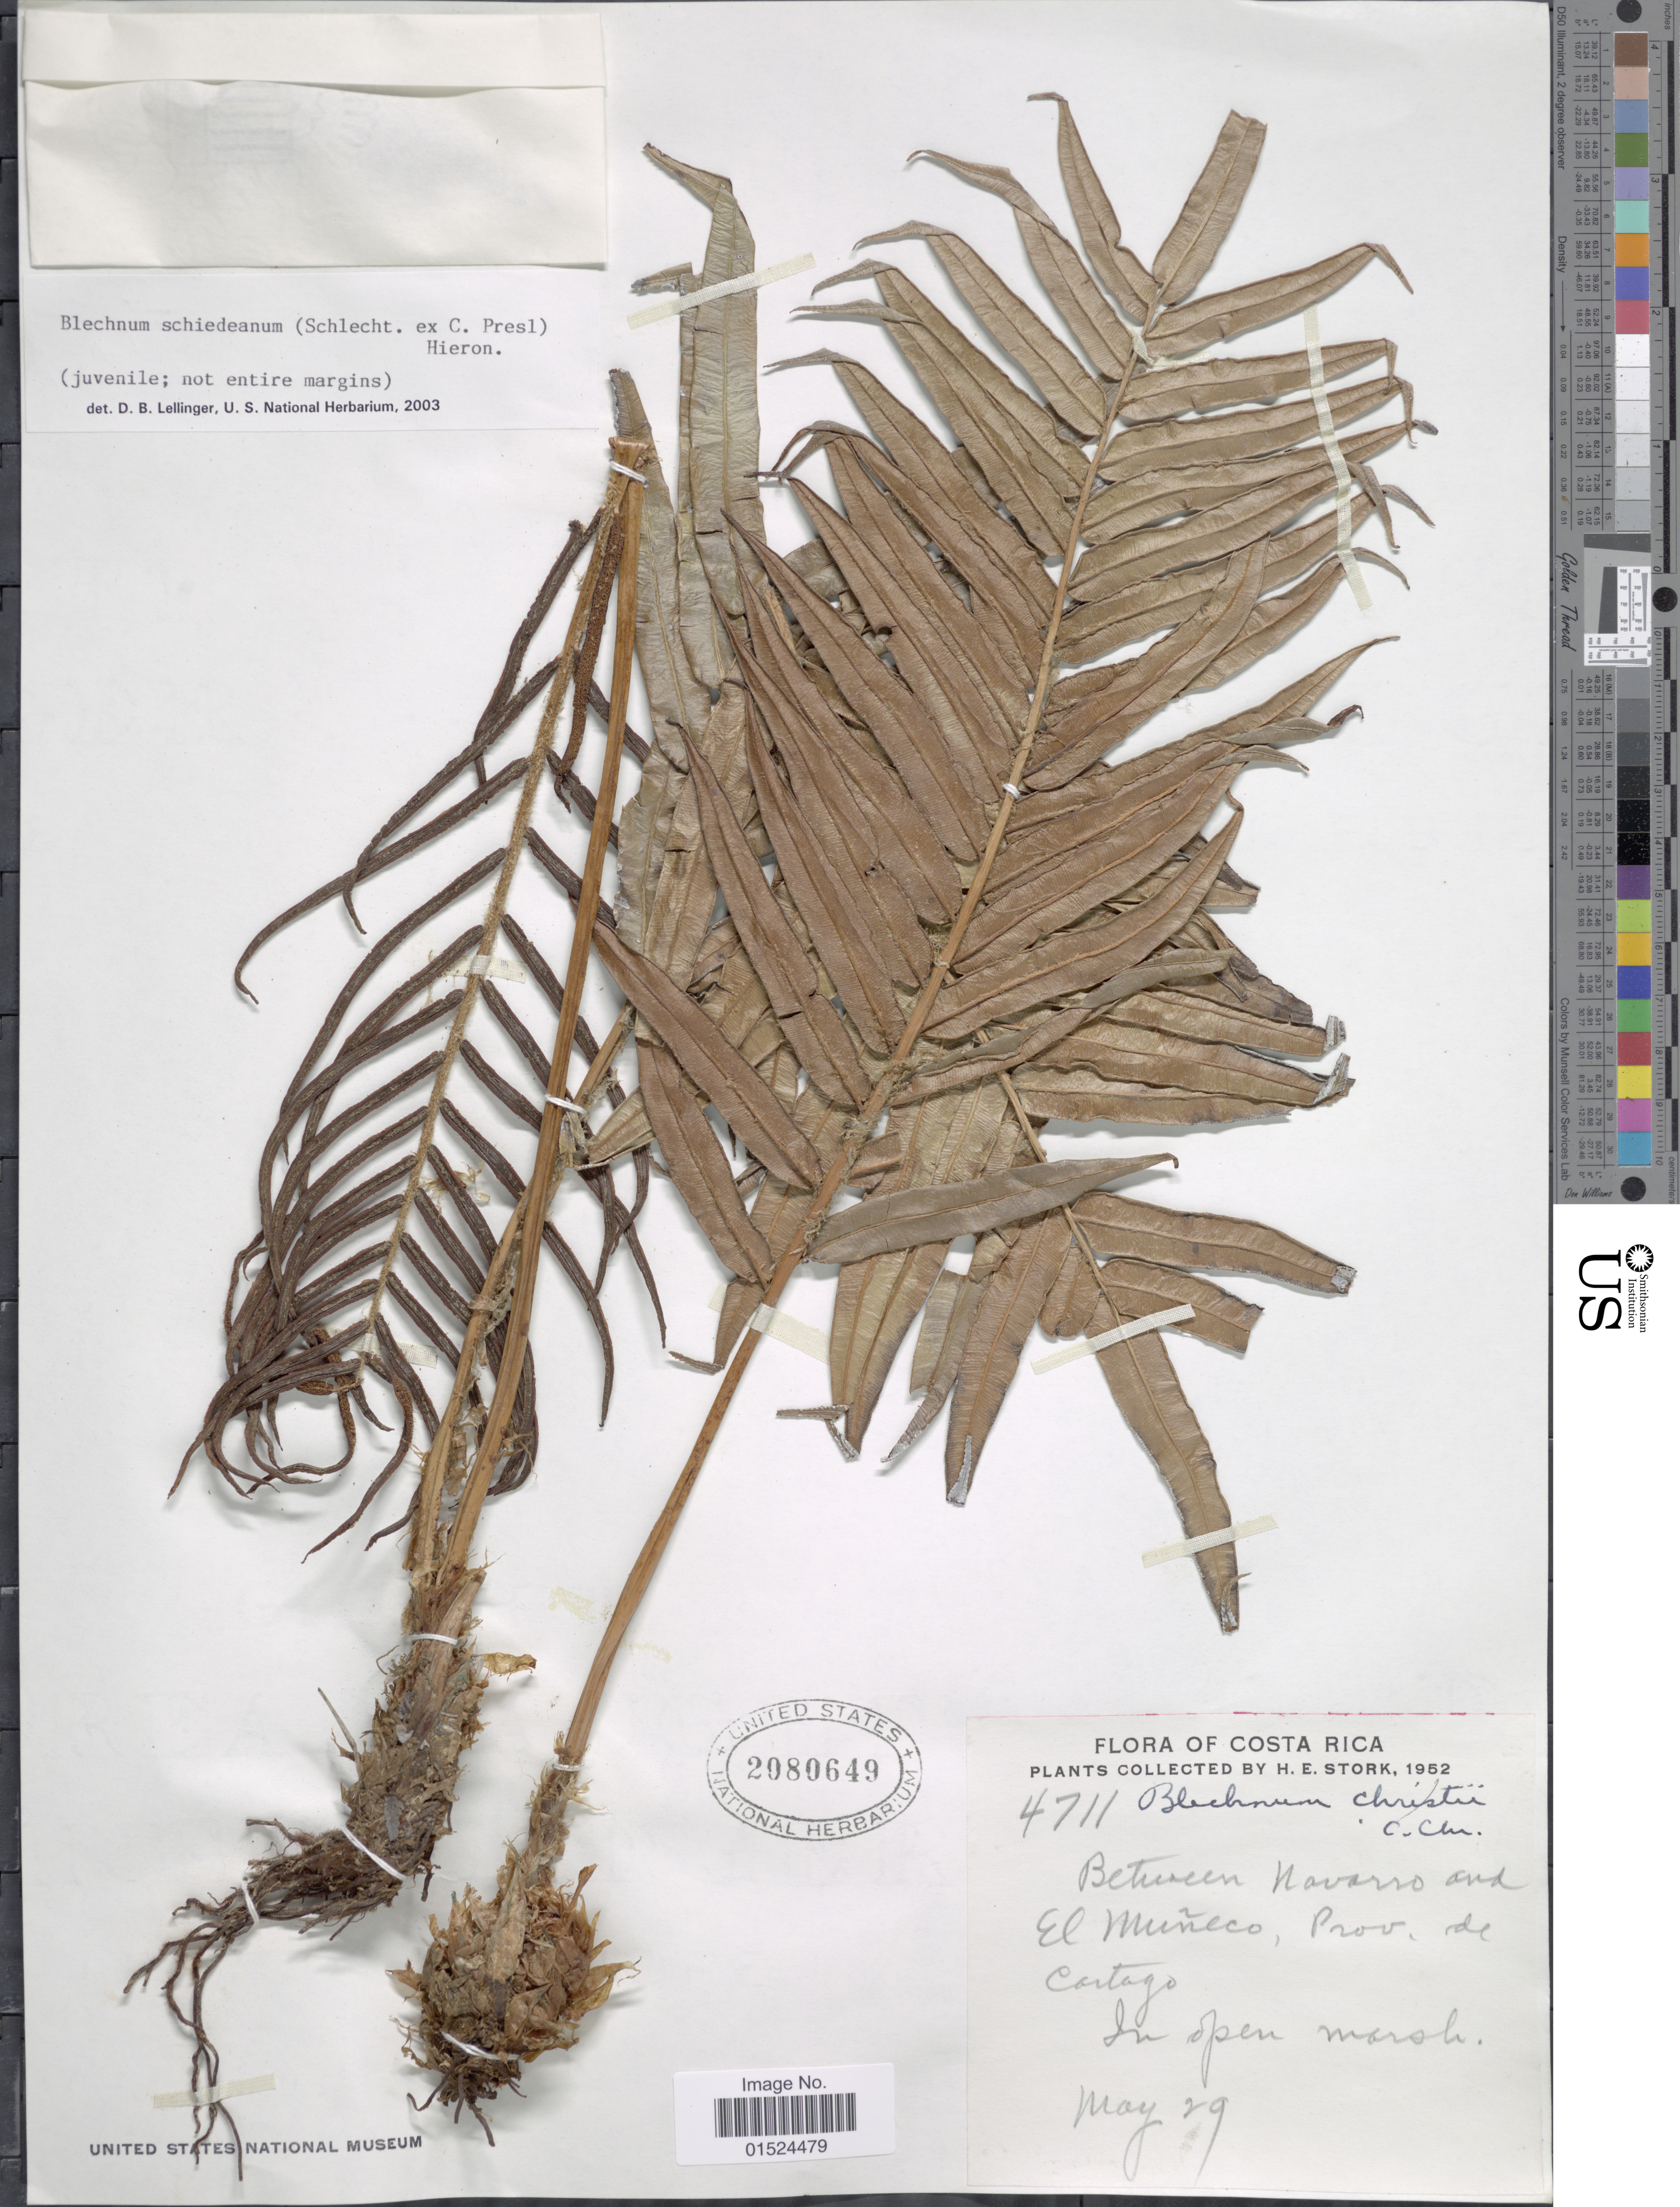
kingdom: Plantae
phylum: Tracheophyta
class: Polypodiopsida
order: Polypodiales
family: Blechnaceae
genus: Blechnum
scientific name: Blechnum schiedeanum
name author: (Schltdl. ex C. Presl) Hieron.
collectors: H. E. Stork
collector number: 4711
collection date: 1952-05-29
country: Costa Rica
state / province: Cartago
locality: Between Navarro and El Muñeco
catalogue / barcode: US 2080649